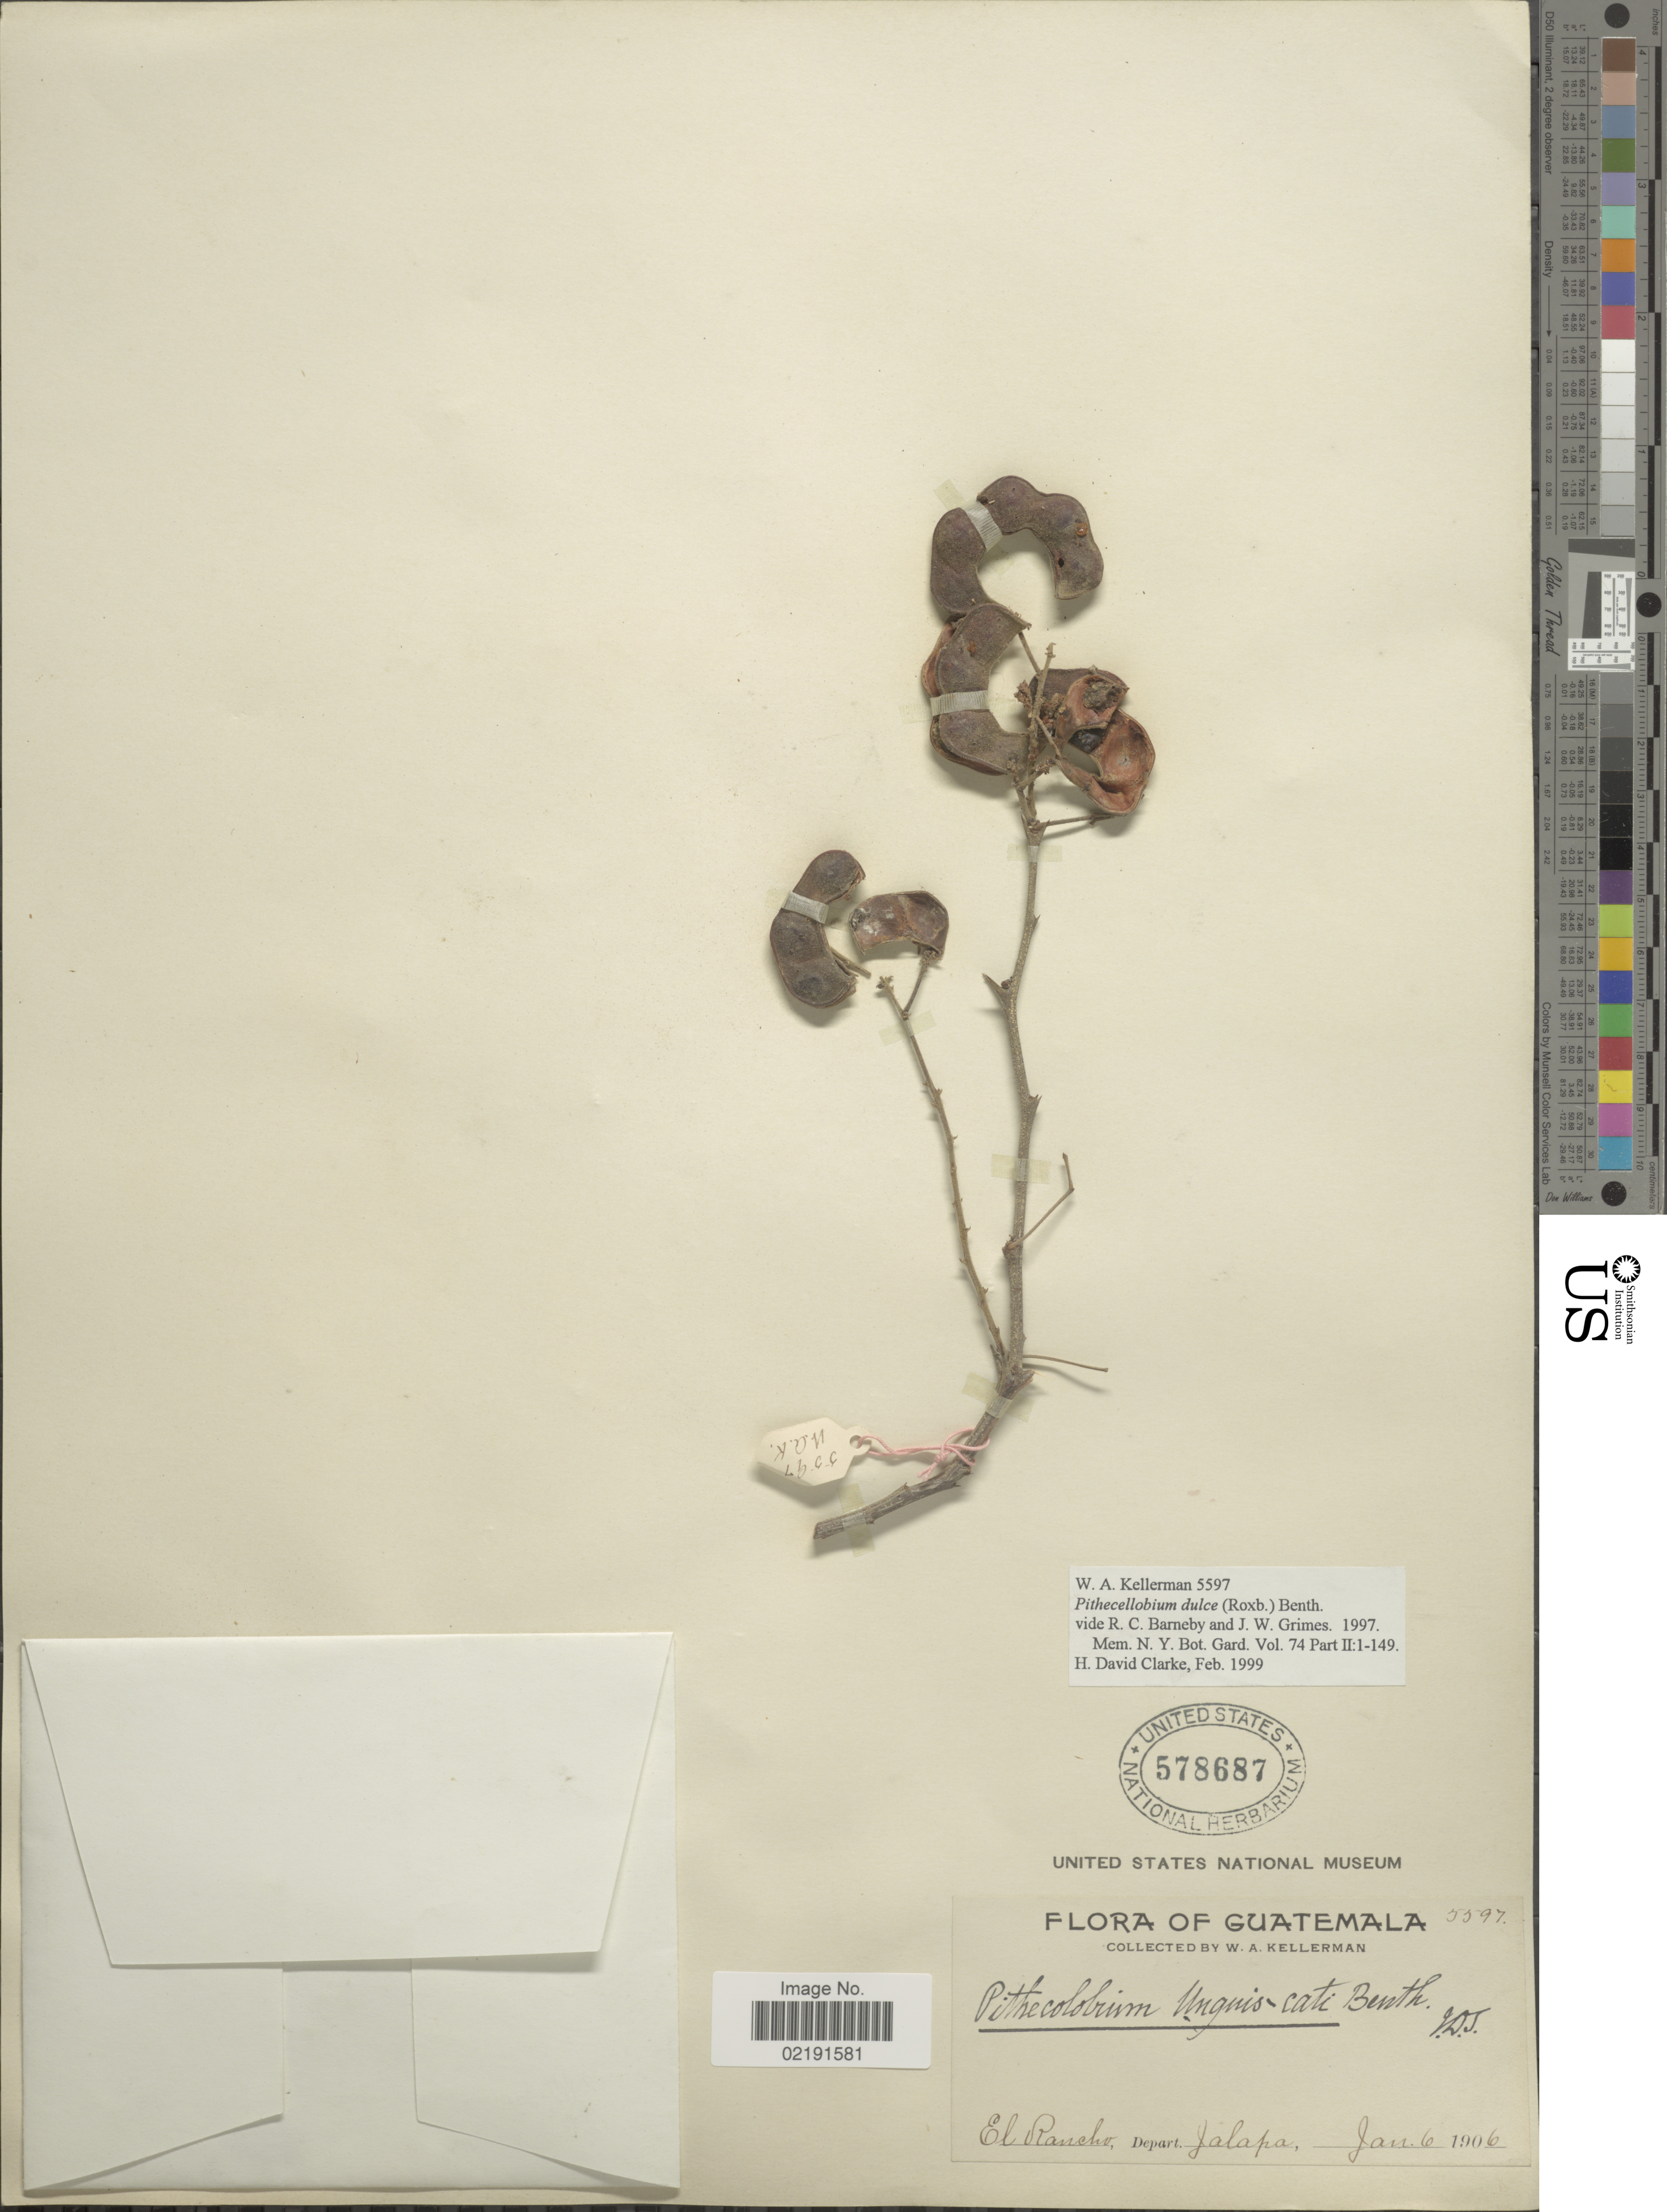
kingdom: Plantae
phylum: Tracheophyta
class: Magnoliopsida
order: Fabales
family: Fabaceae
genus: Pithecellobium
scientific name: Pithecellobium dulce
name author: (Roxb.) Benth.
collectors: W. Kellerman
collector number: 5597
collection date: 1906-01-06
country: Guatemala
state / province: Jalapa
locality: El Rancho, Depart. Jalapa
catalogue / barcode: US 578687